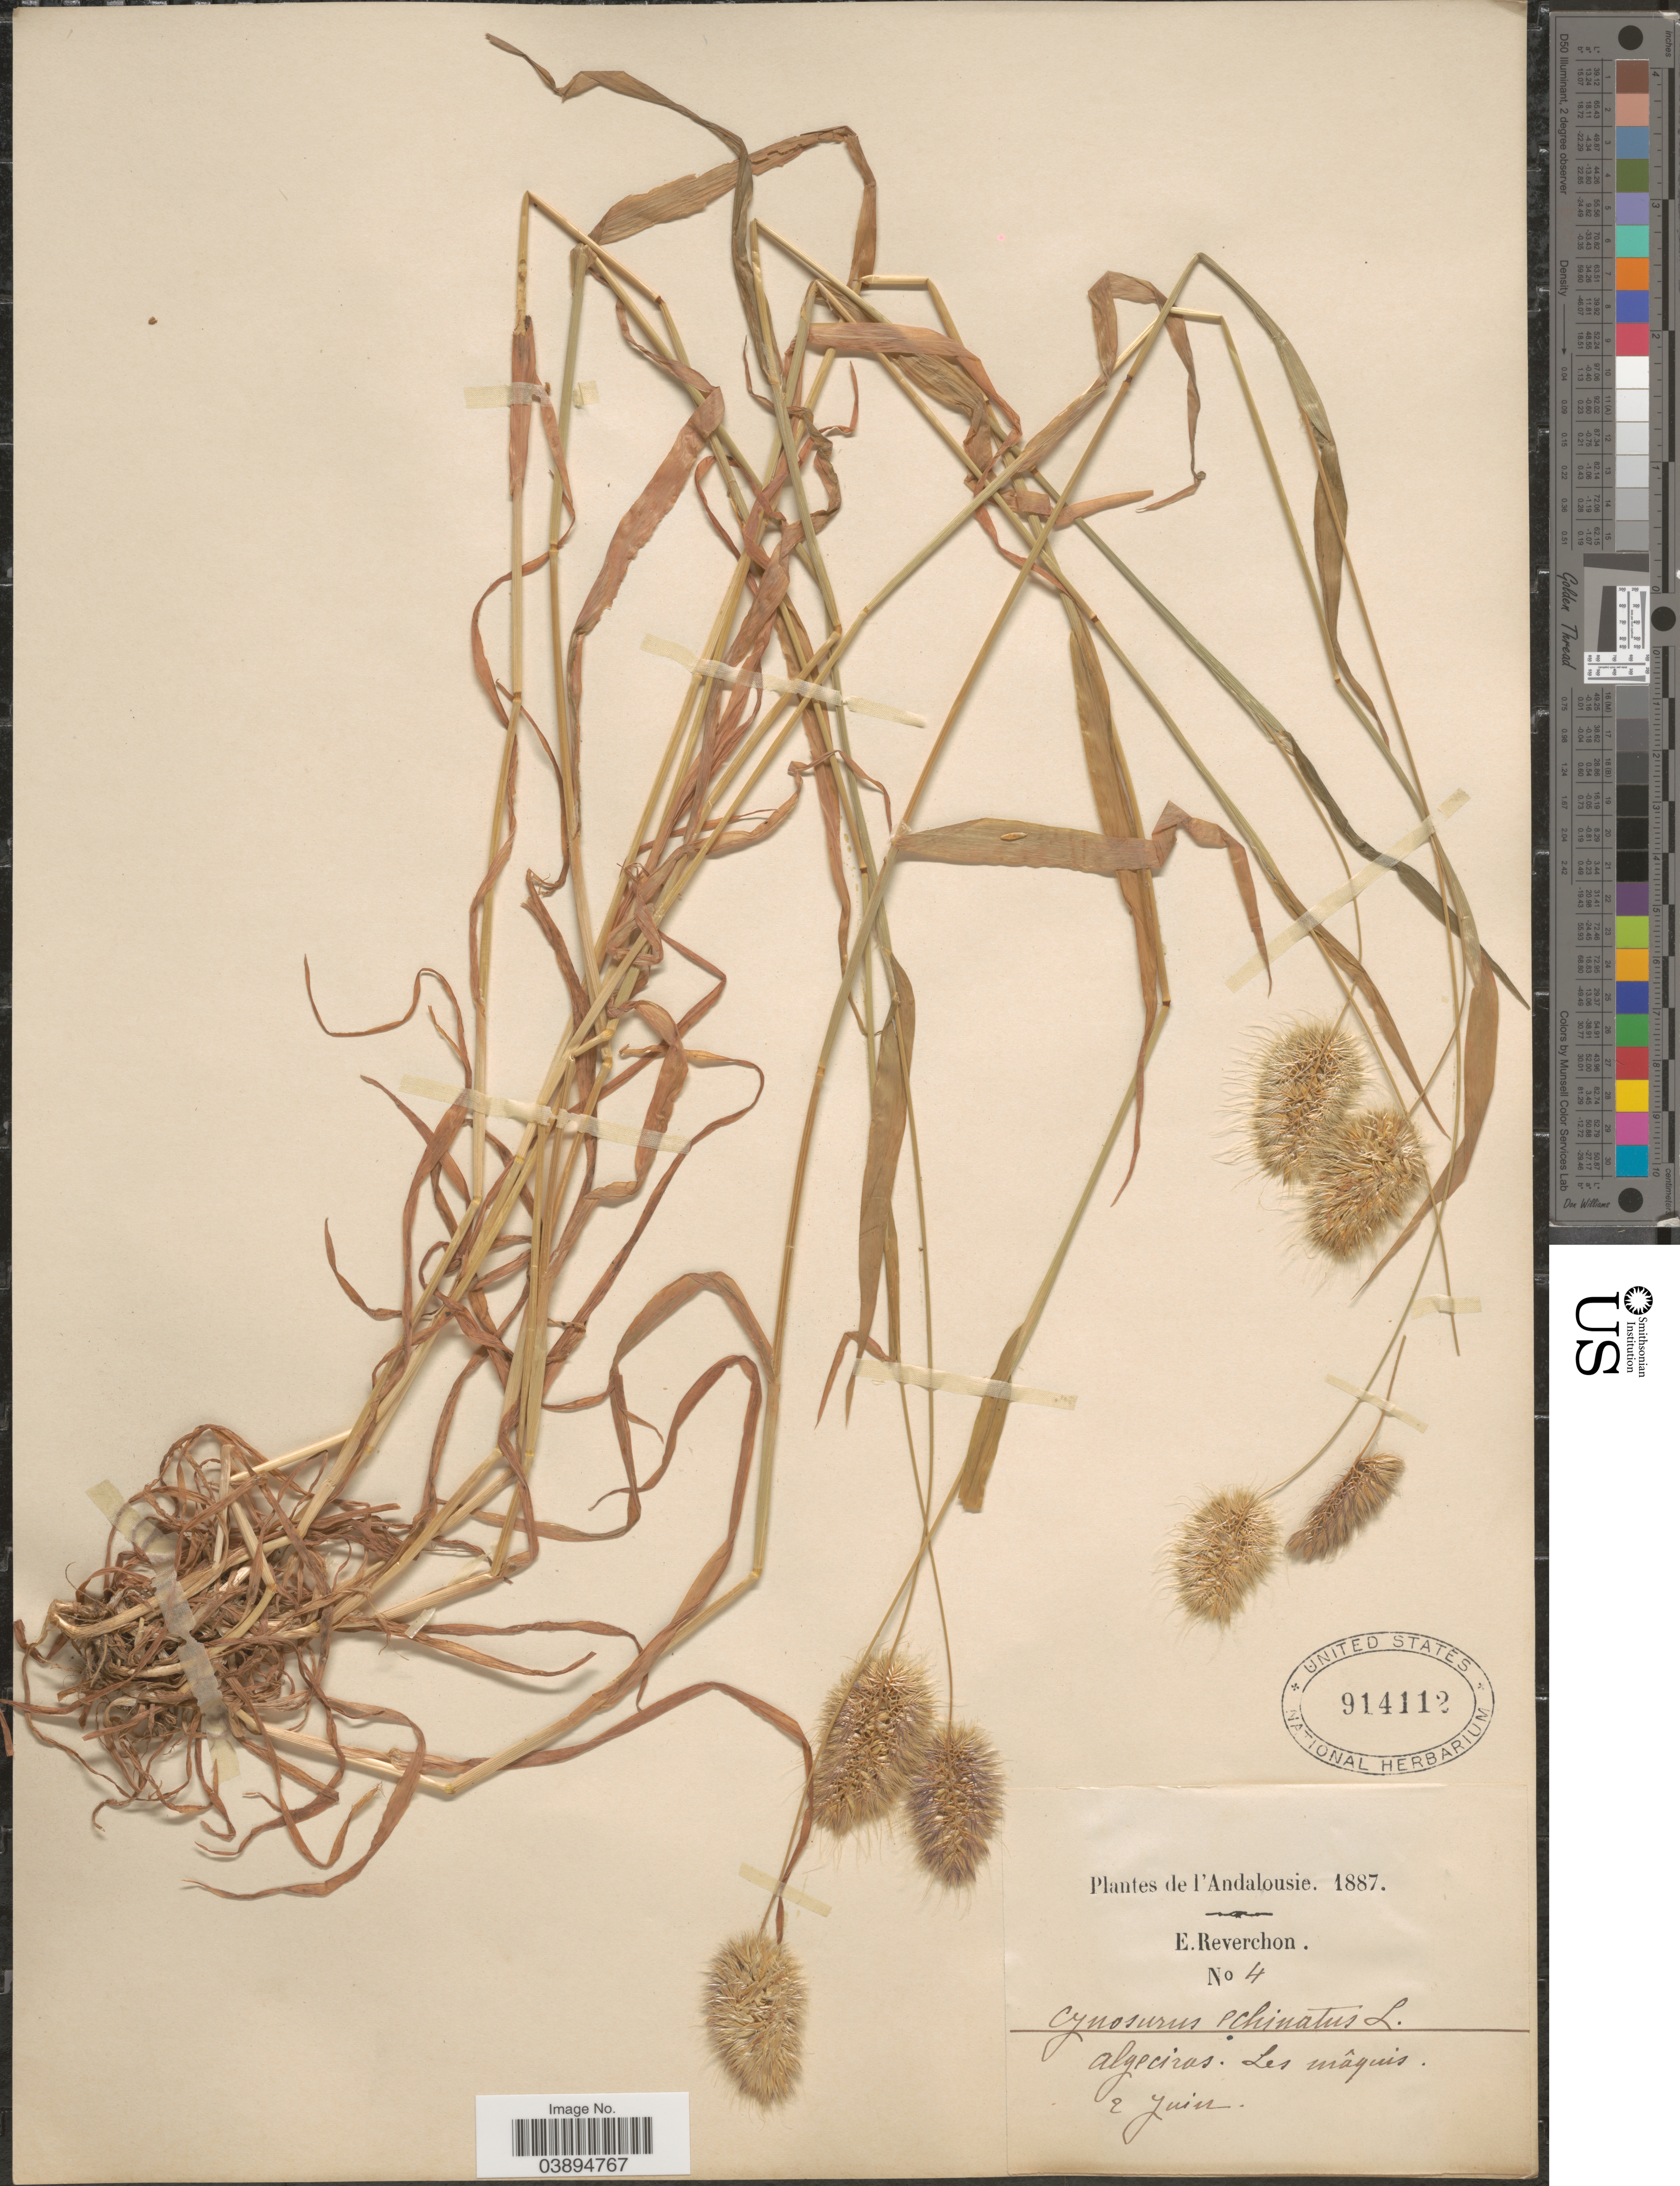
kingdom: Plantae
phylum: Tracheophyta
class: Liliopsida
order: Poales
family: Poaceae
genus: Cynosurus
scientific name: Cynosurus echinatus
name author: L.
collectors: E. Reverchon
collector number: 4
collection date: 1887-06-02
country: Spain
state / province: Andalucía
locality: L'Andalousie. Algeciras. Les mâquis.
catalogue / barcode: US 914112